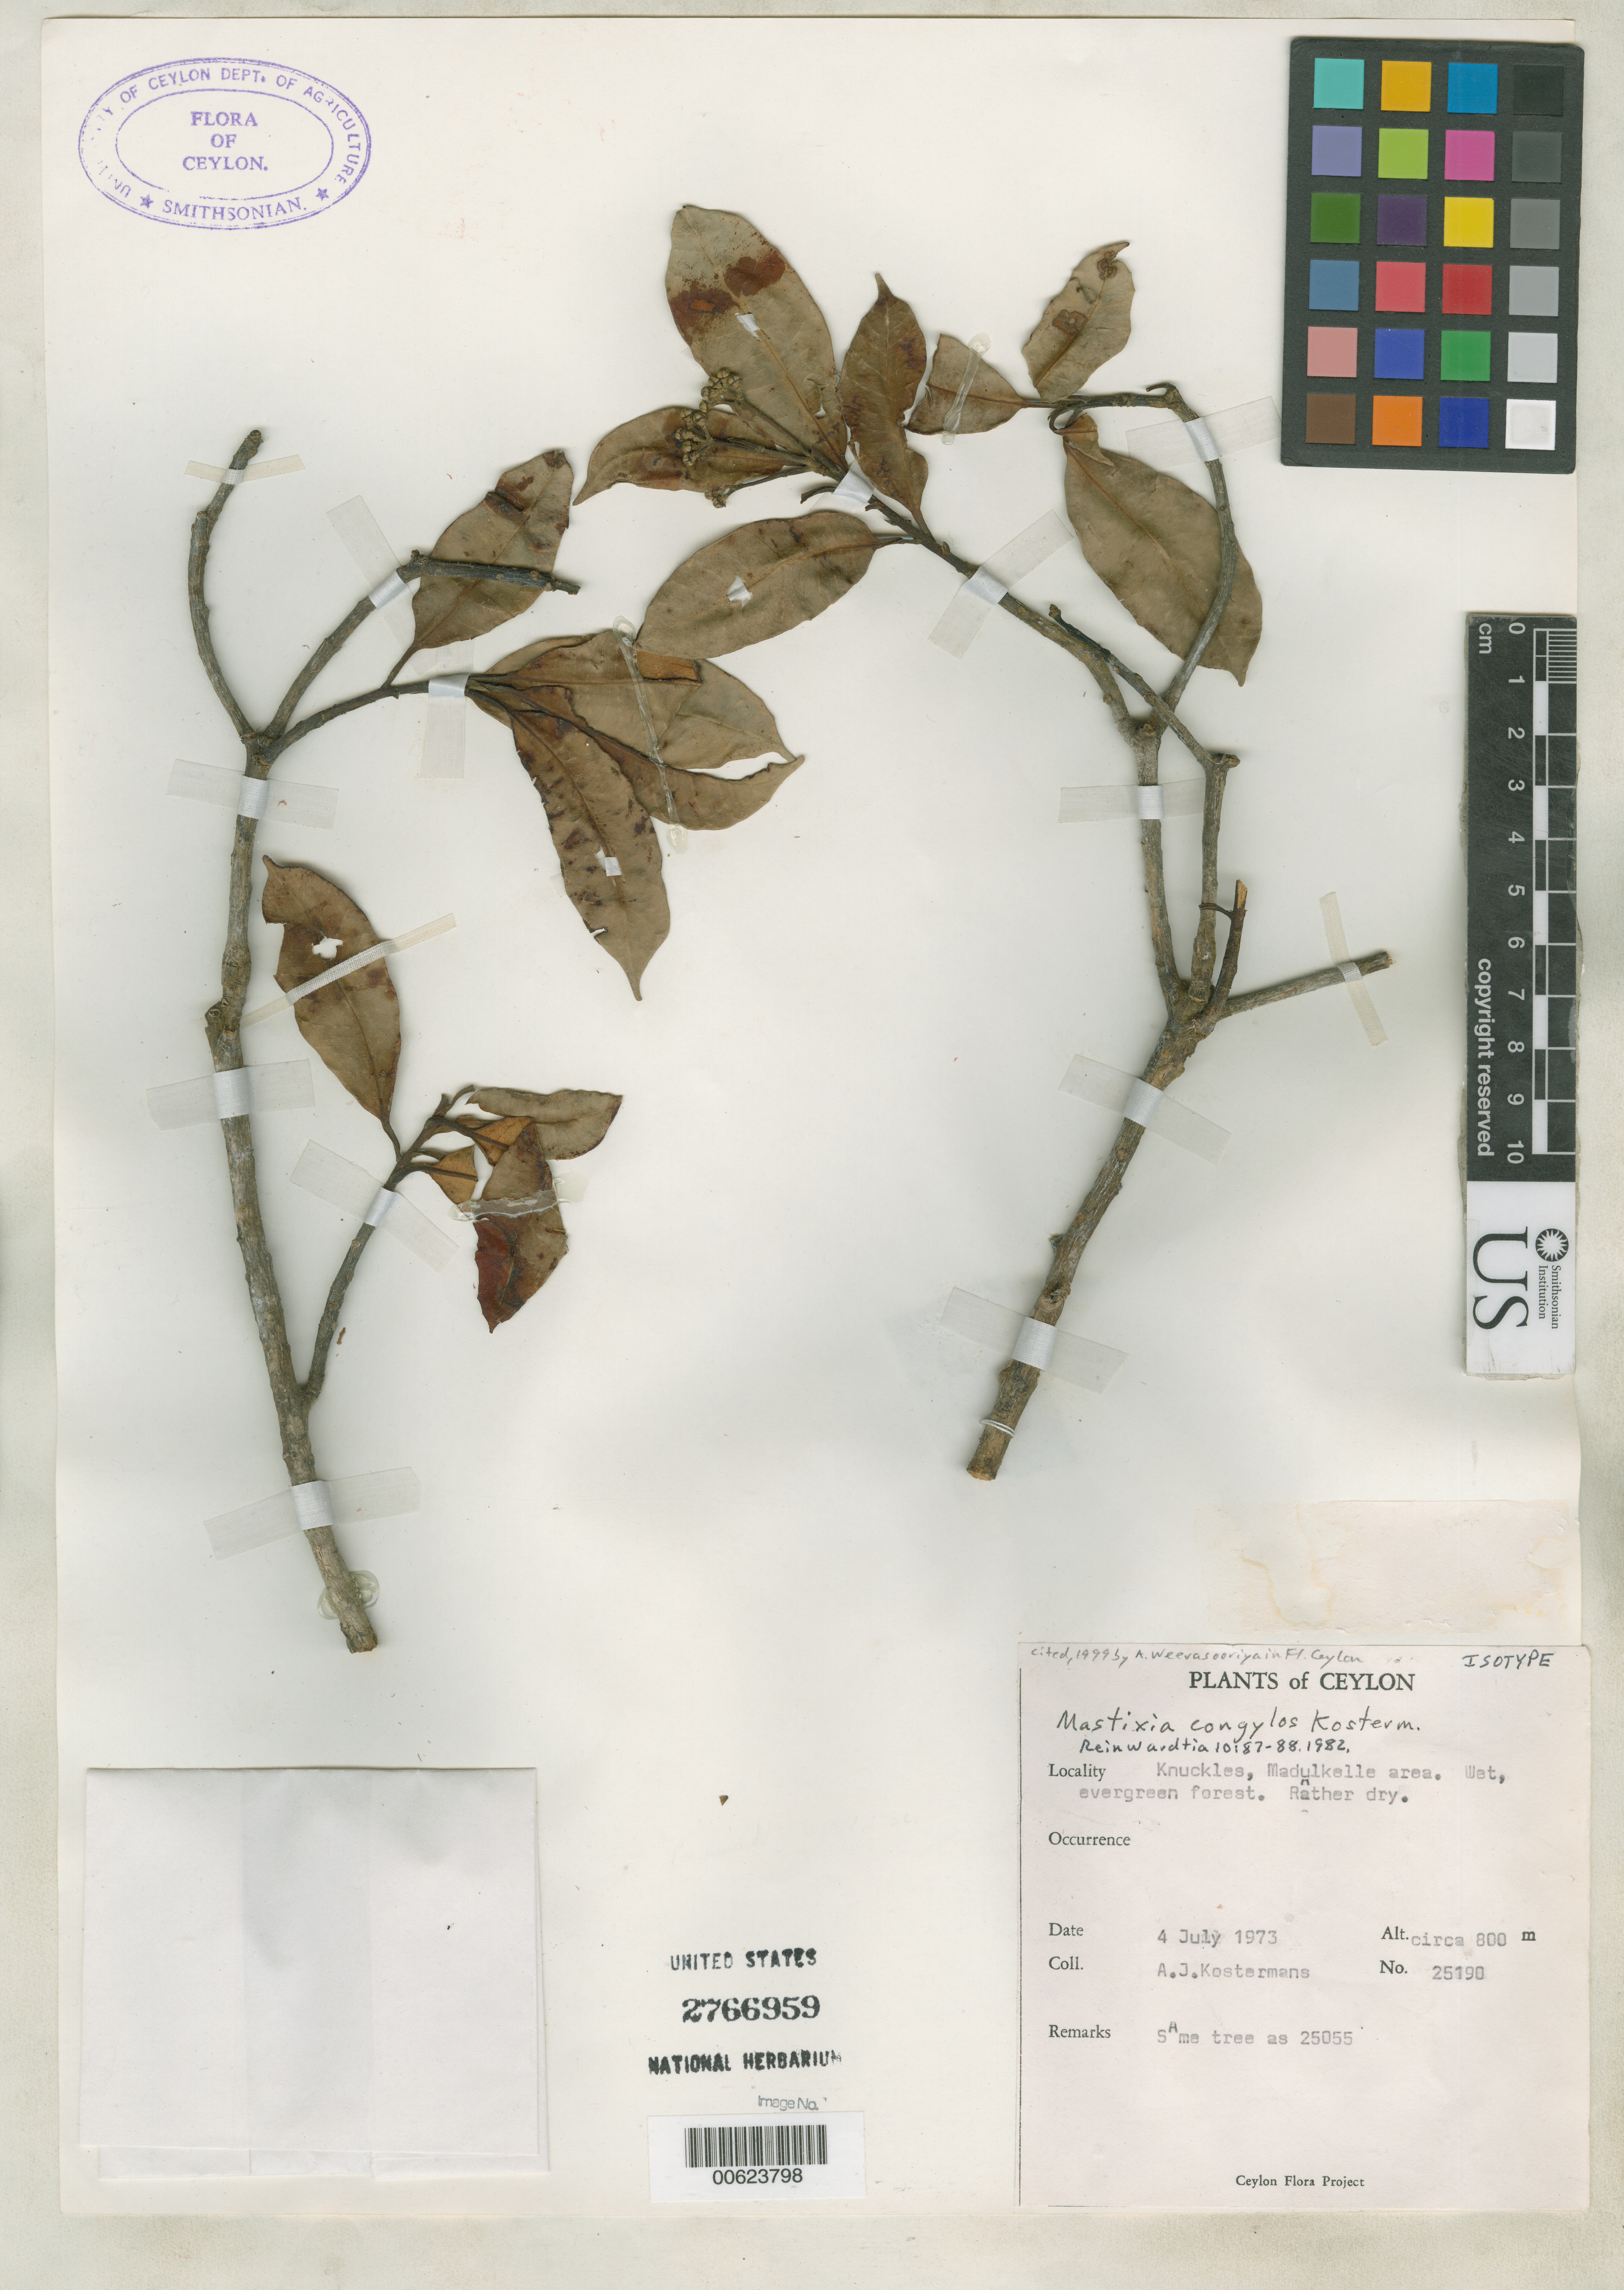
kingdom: Plantae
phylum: Tracheophyta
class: Magnoliopsida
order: Cornales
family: Nyssaceae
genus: Mastixia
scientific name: Mastixia congylos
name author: Kosterm.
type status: Isotype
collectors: A. J. G. Kostermans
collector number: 25190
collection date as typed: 04 Jul 1973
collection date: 1973-07-04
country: Sri Lanka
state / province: Central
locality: Knuckles, Madulkelle area.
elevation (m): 800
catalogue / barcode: US 2766959